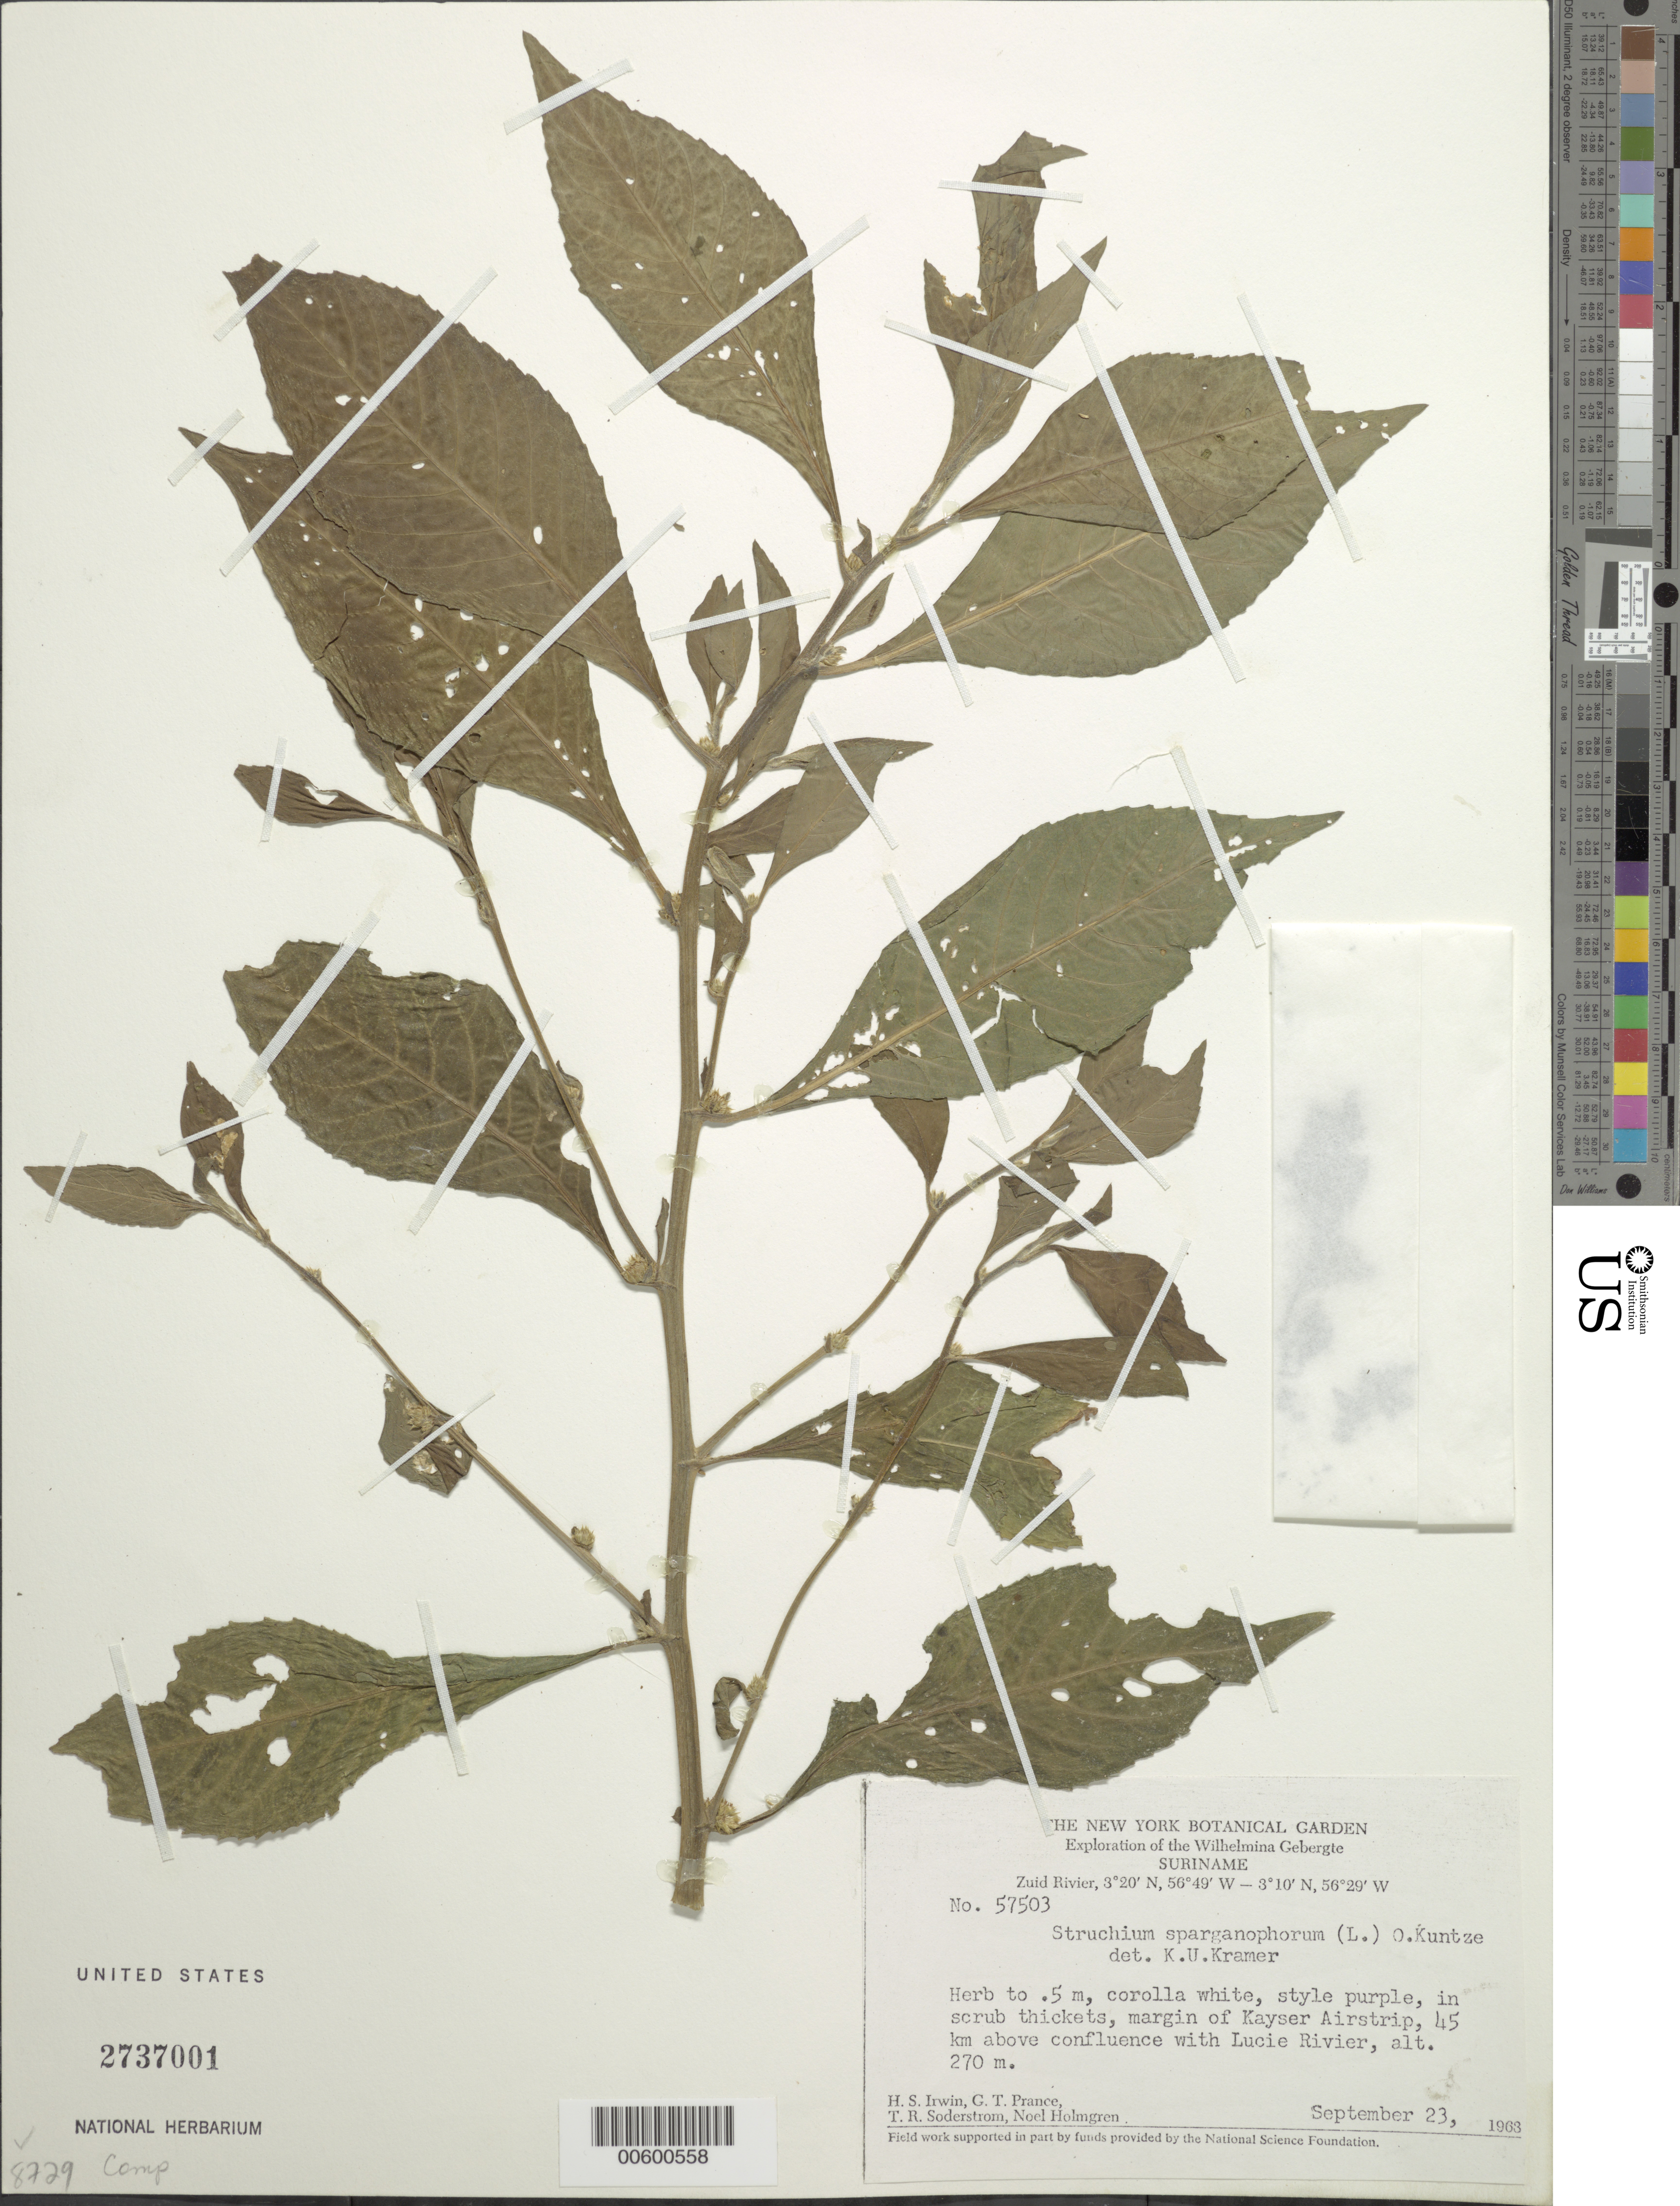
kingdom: Plantae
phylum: Tracheophyta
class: Magnoliopsida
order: Asterales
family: Asteraceae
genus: Struchium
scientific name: Struchium sparganophorum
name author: (L.) Kuntze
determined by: Kramer, K. U.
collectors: H. Irwin, G. T. Prance, T. R. Soderstrom & N. H. Holmgren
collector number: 57503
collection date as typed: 23-Sep-63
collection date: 1963-09-23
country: Suriname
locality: Kayser Airstrip, Zuid R., 45 km above confl. with Lucie R., Wilhelmina Gebergte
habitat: Scrub thickets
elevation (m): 270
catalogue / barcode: US 2737001